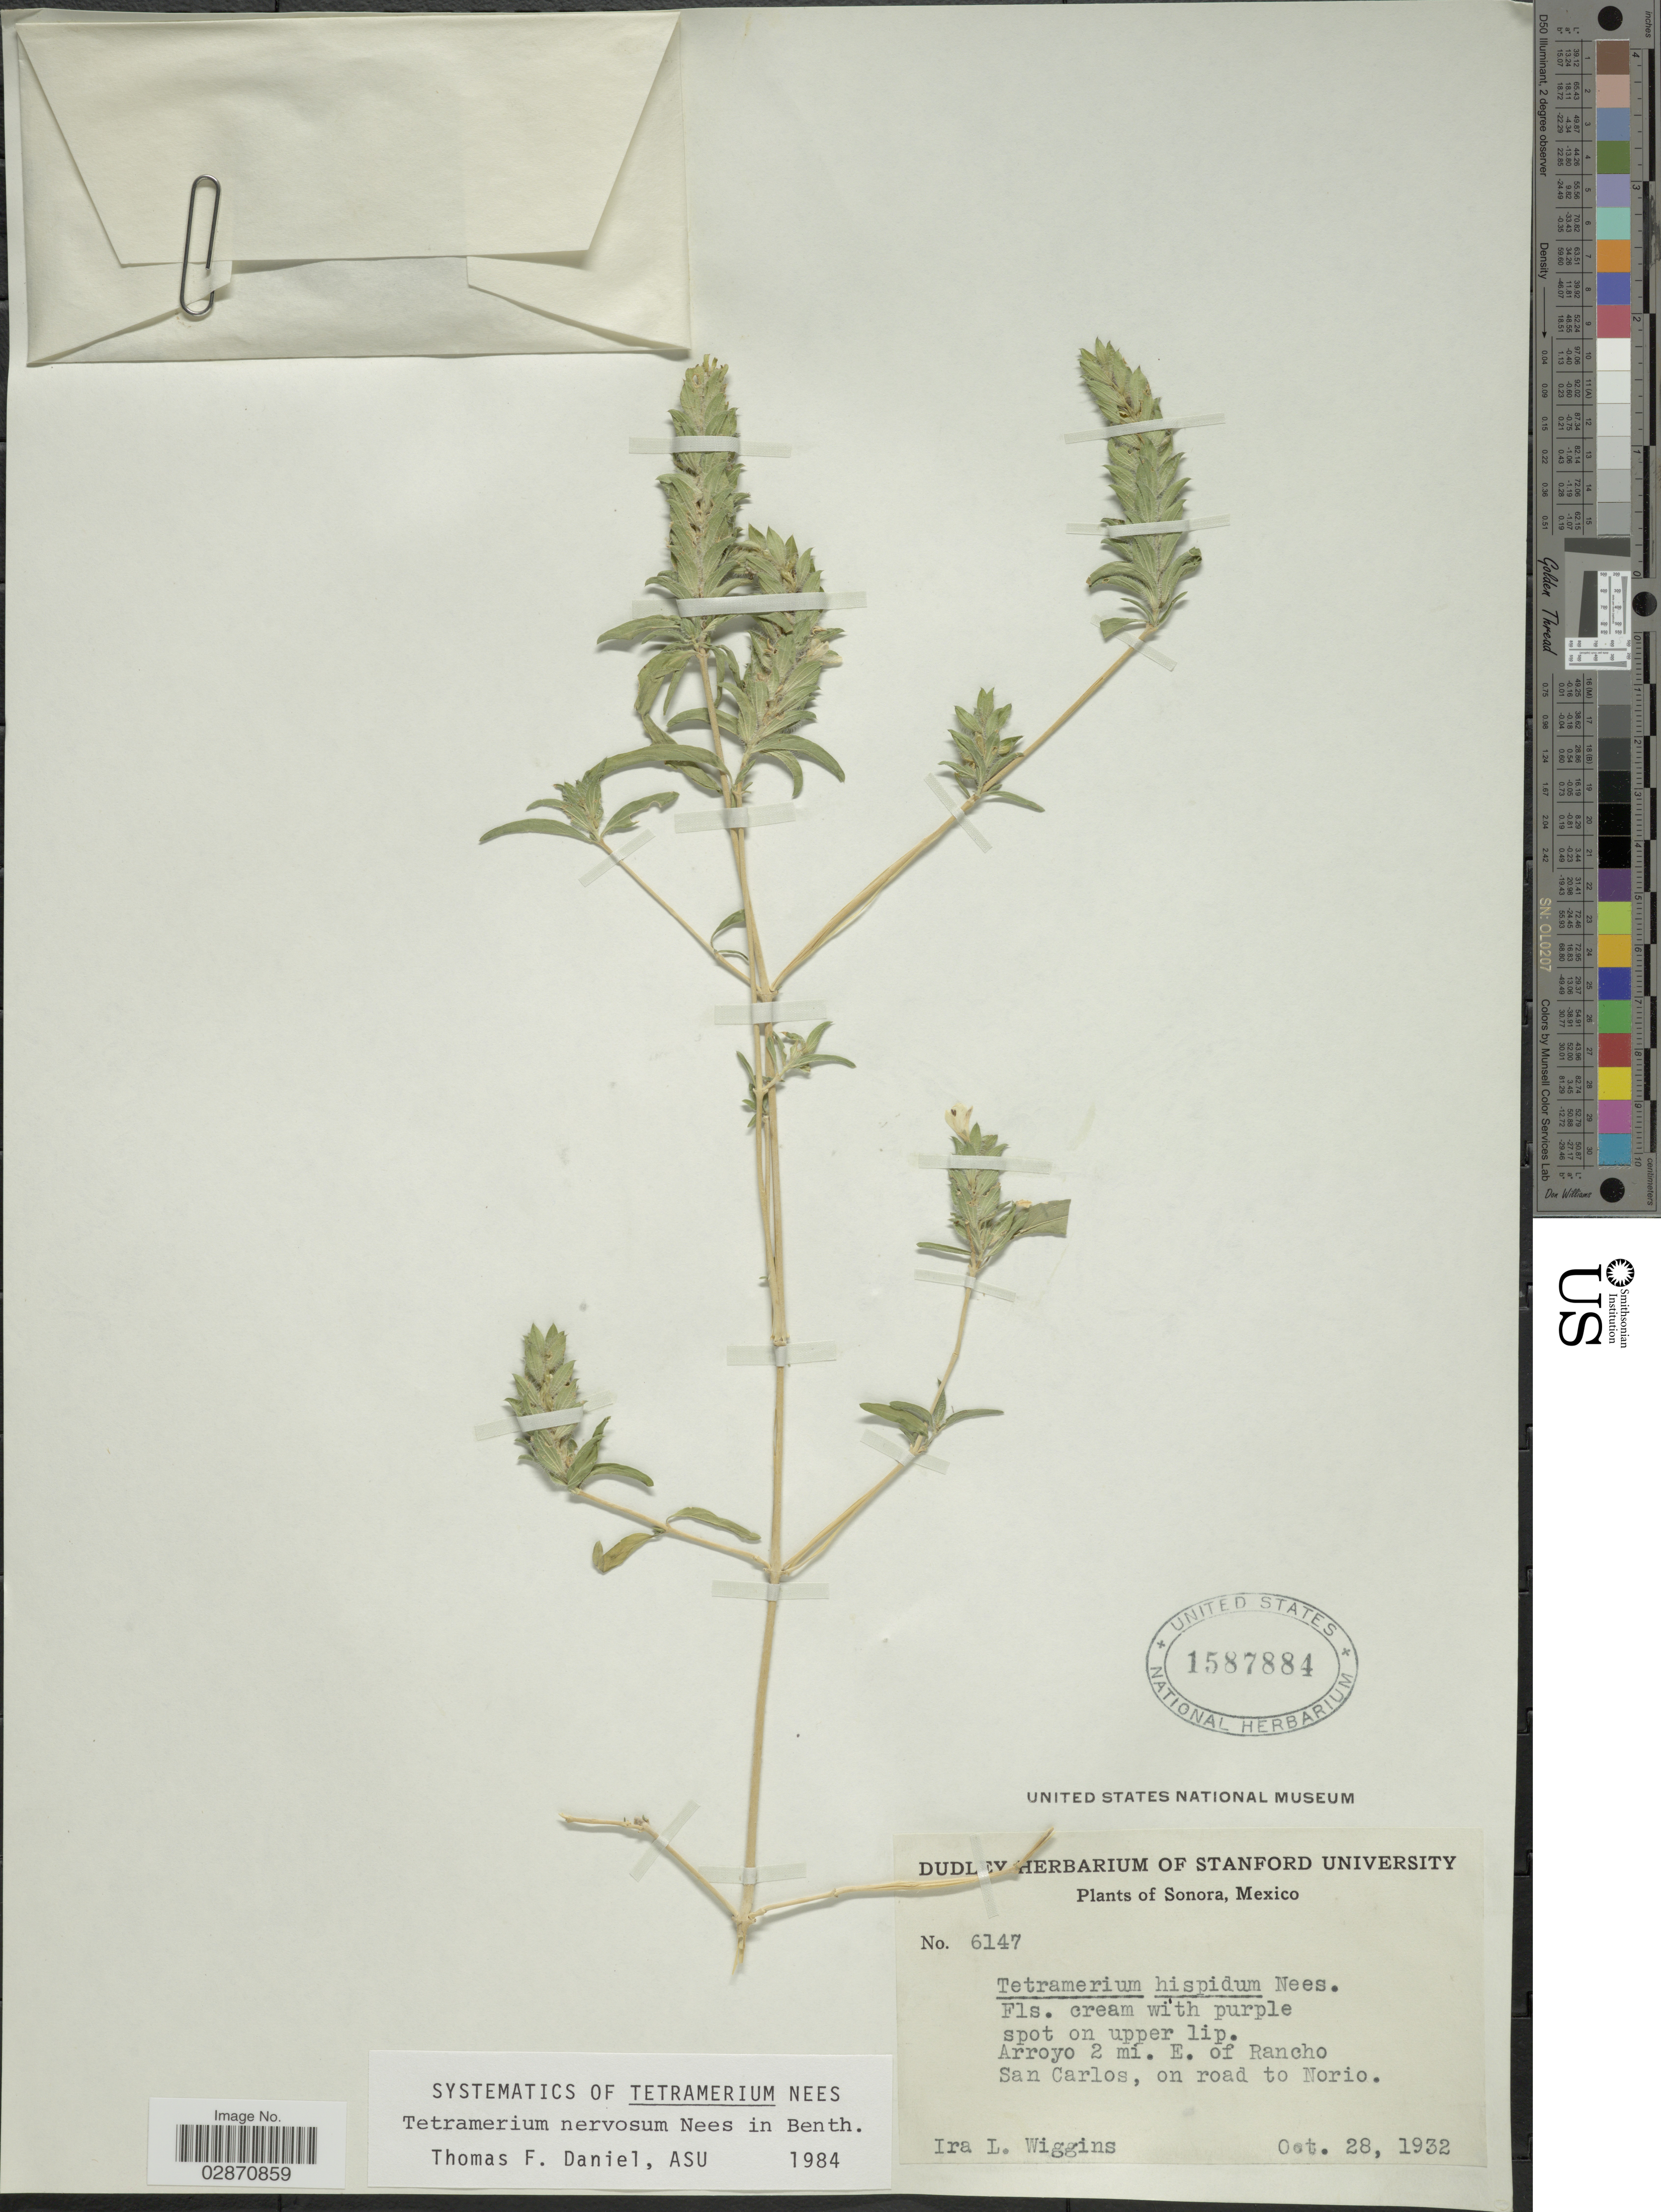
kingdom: Plantae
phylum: Tracheophyta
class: Magnoliopsida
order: Lamiales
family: Acanthaceae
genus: Tetramerium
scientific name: Tetramerium nervosum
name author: Nees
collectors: I. L. Wiggins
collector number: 6147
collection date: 1932-10-28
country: Mexico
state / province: Sonora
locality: Arroyo 2 mi. E. of Rancho San Carlos, on road to Norio.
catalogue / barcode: US 1587884